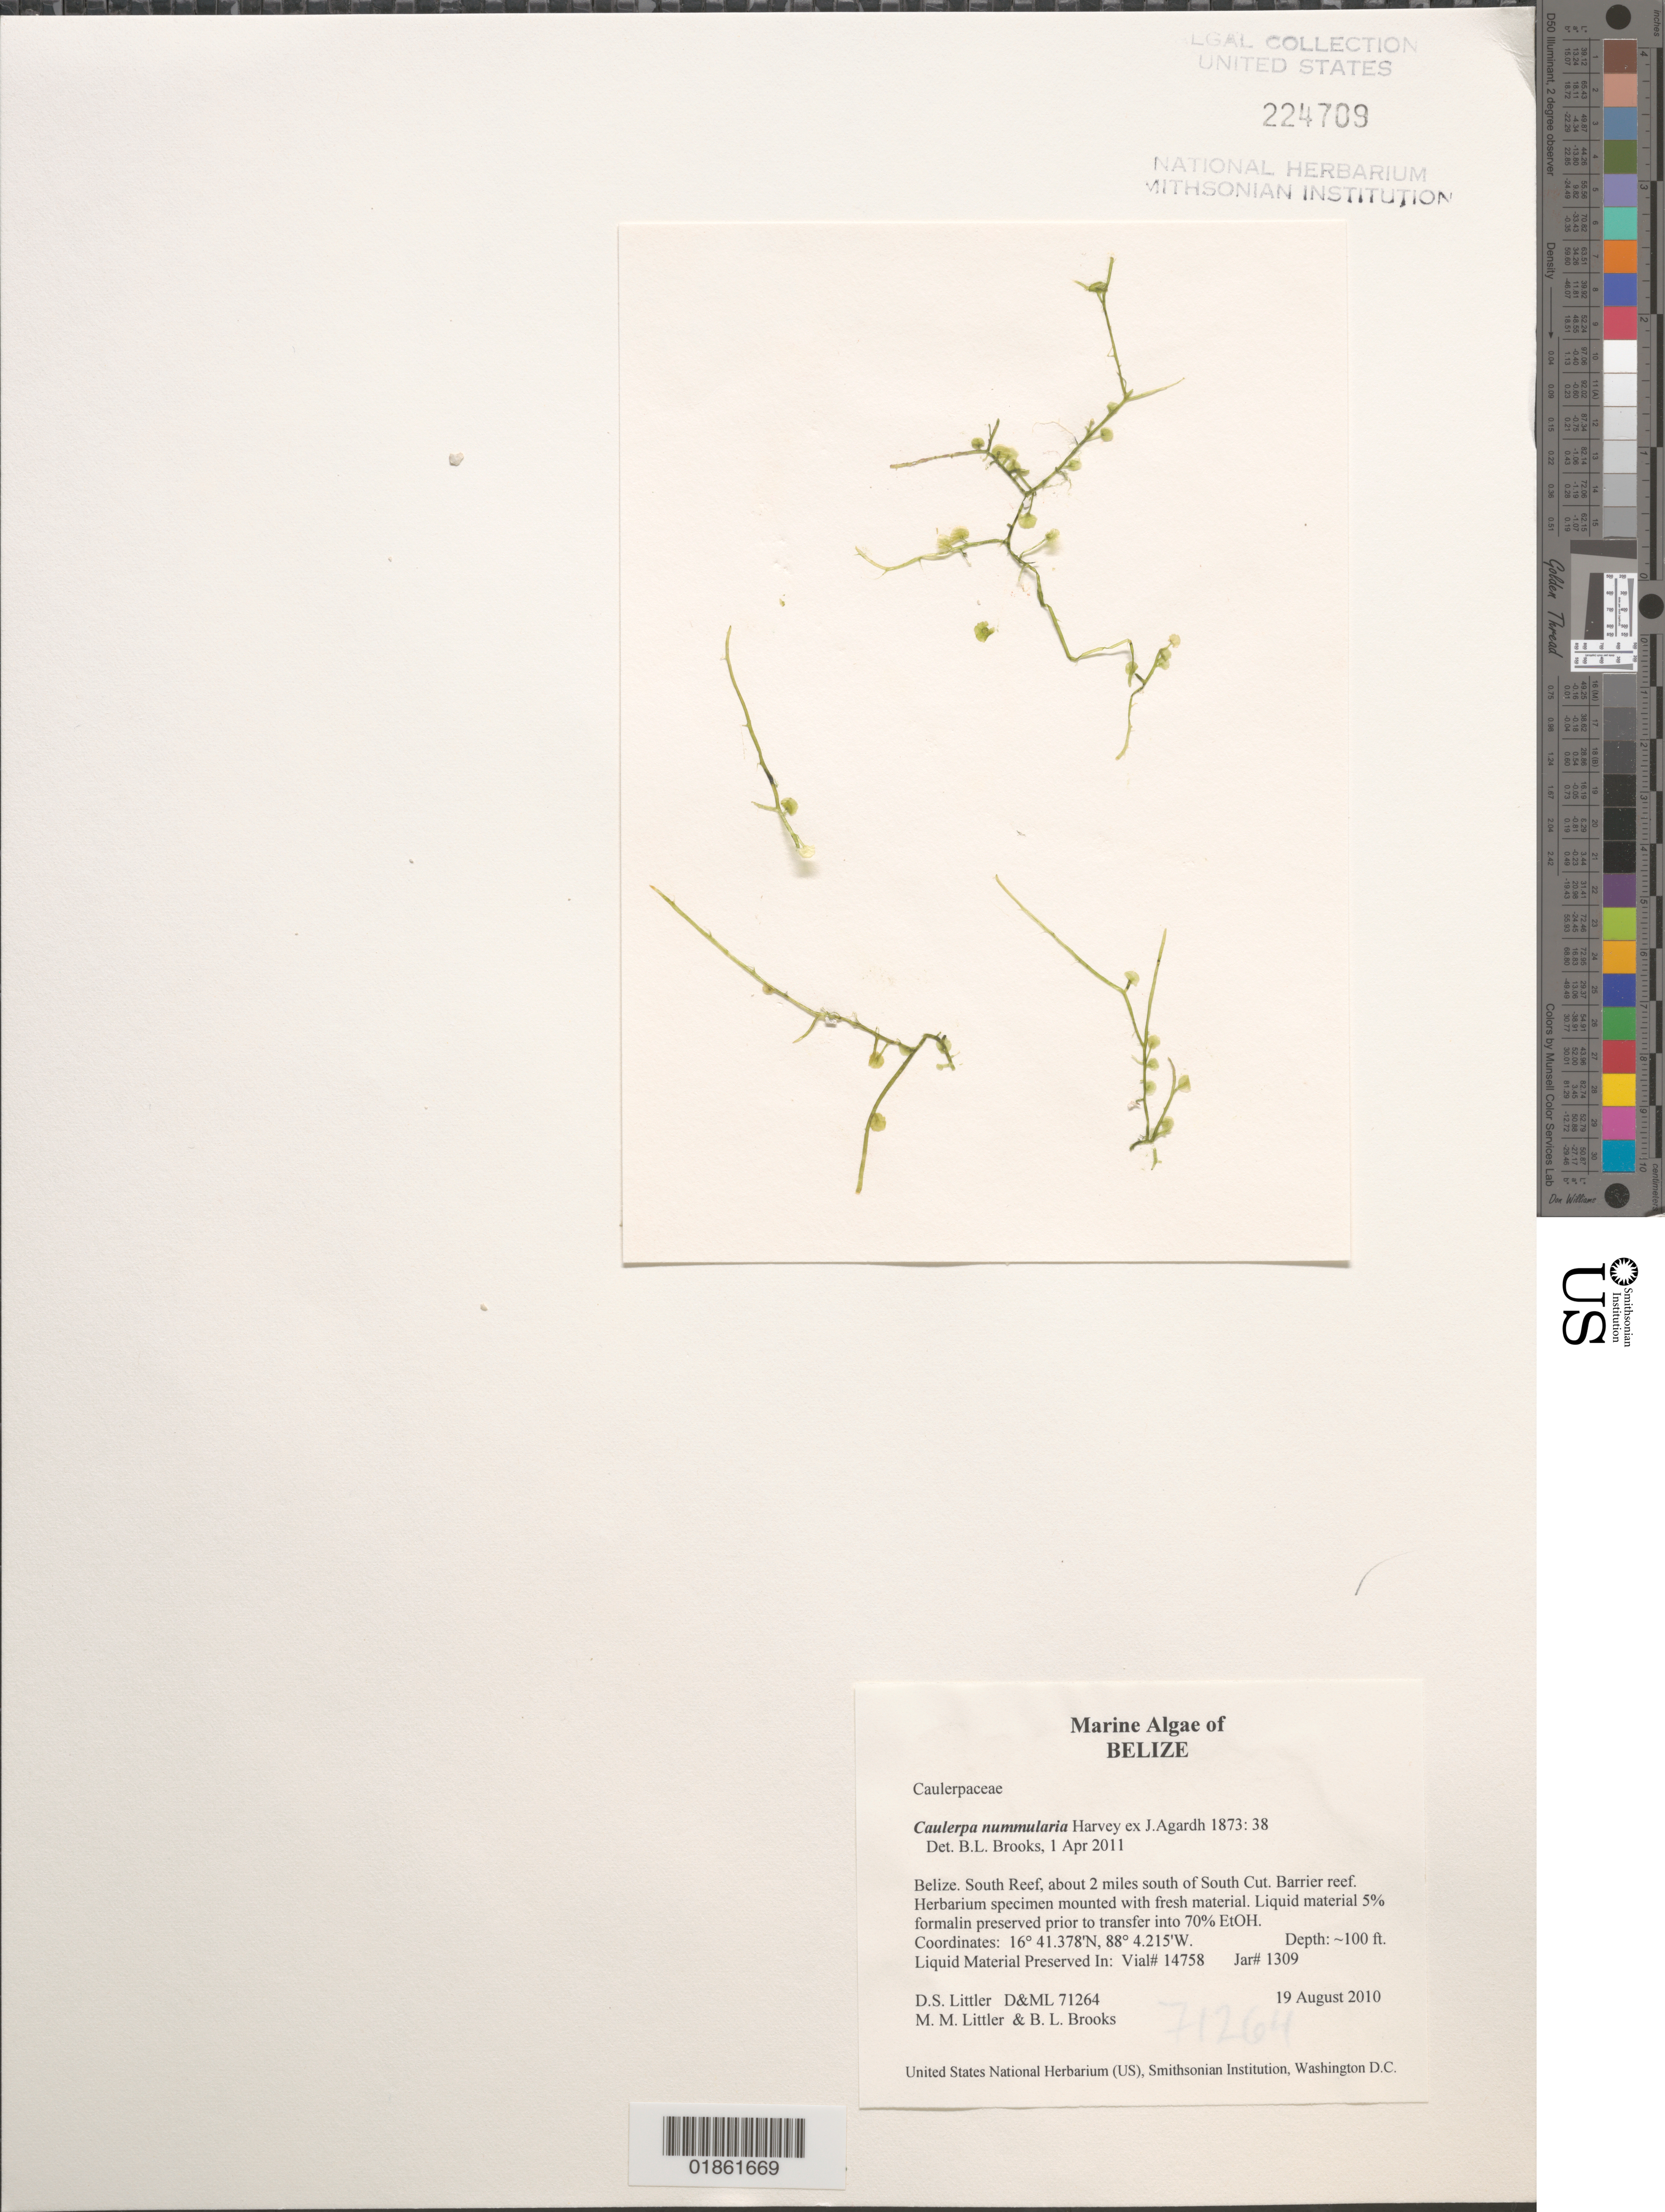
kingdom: Plantae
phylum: Chlorophyta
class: Ulvophyceae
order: Bryopsidales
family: Caulerpaceae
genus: Caulerpa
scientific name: Caulerpa nummularia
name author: Harv. ex J. Agardh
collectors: D. S. Littler & M. M. Littler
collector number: D&ML 71264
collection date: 2010-08-19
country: Belize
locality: South Reef. Old Anadyomene site.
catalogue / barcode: US 224709